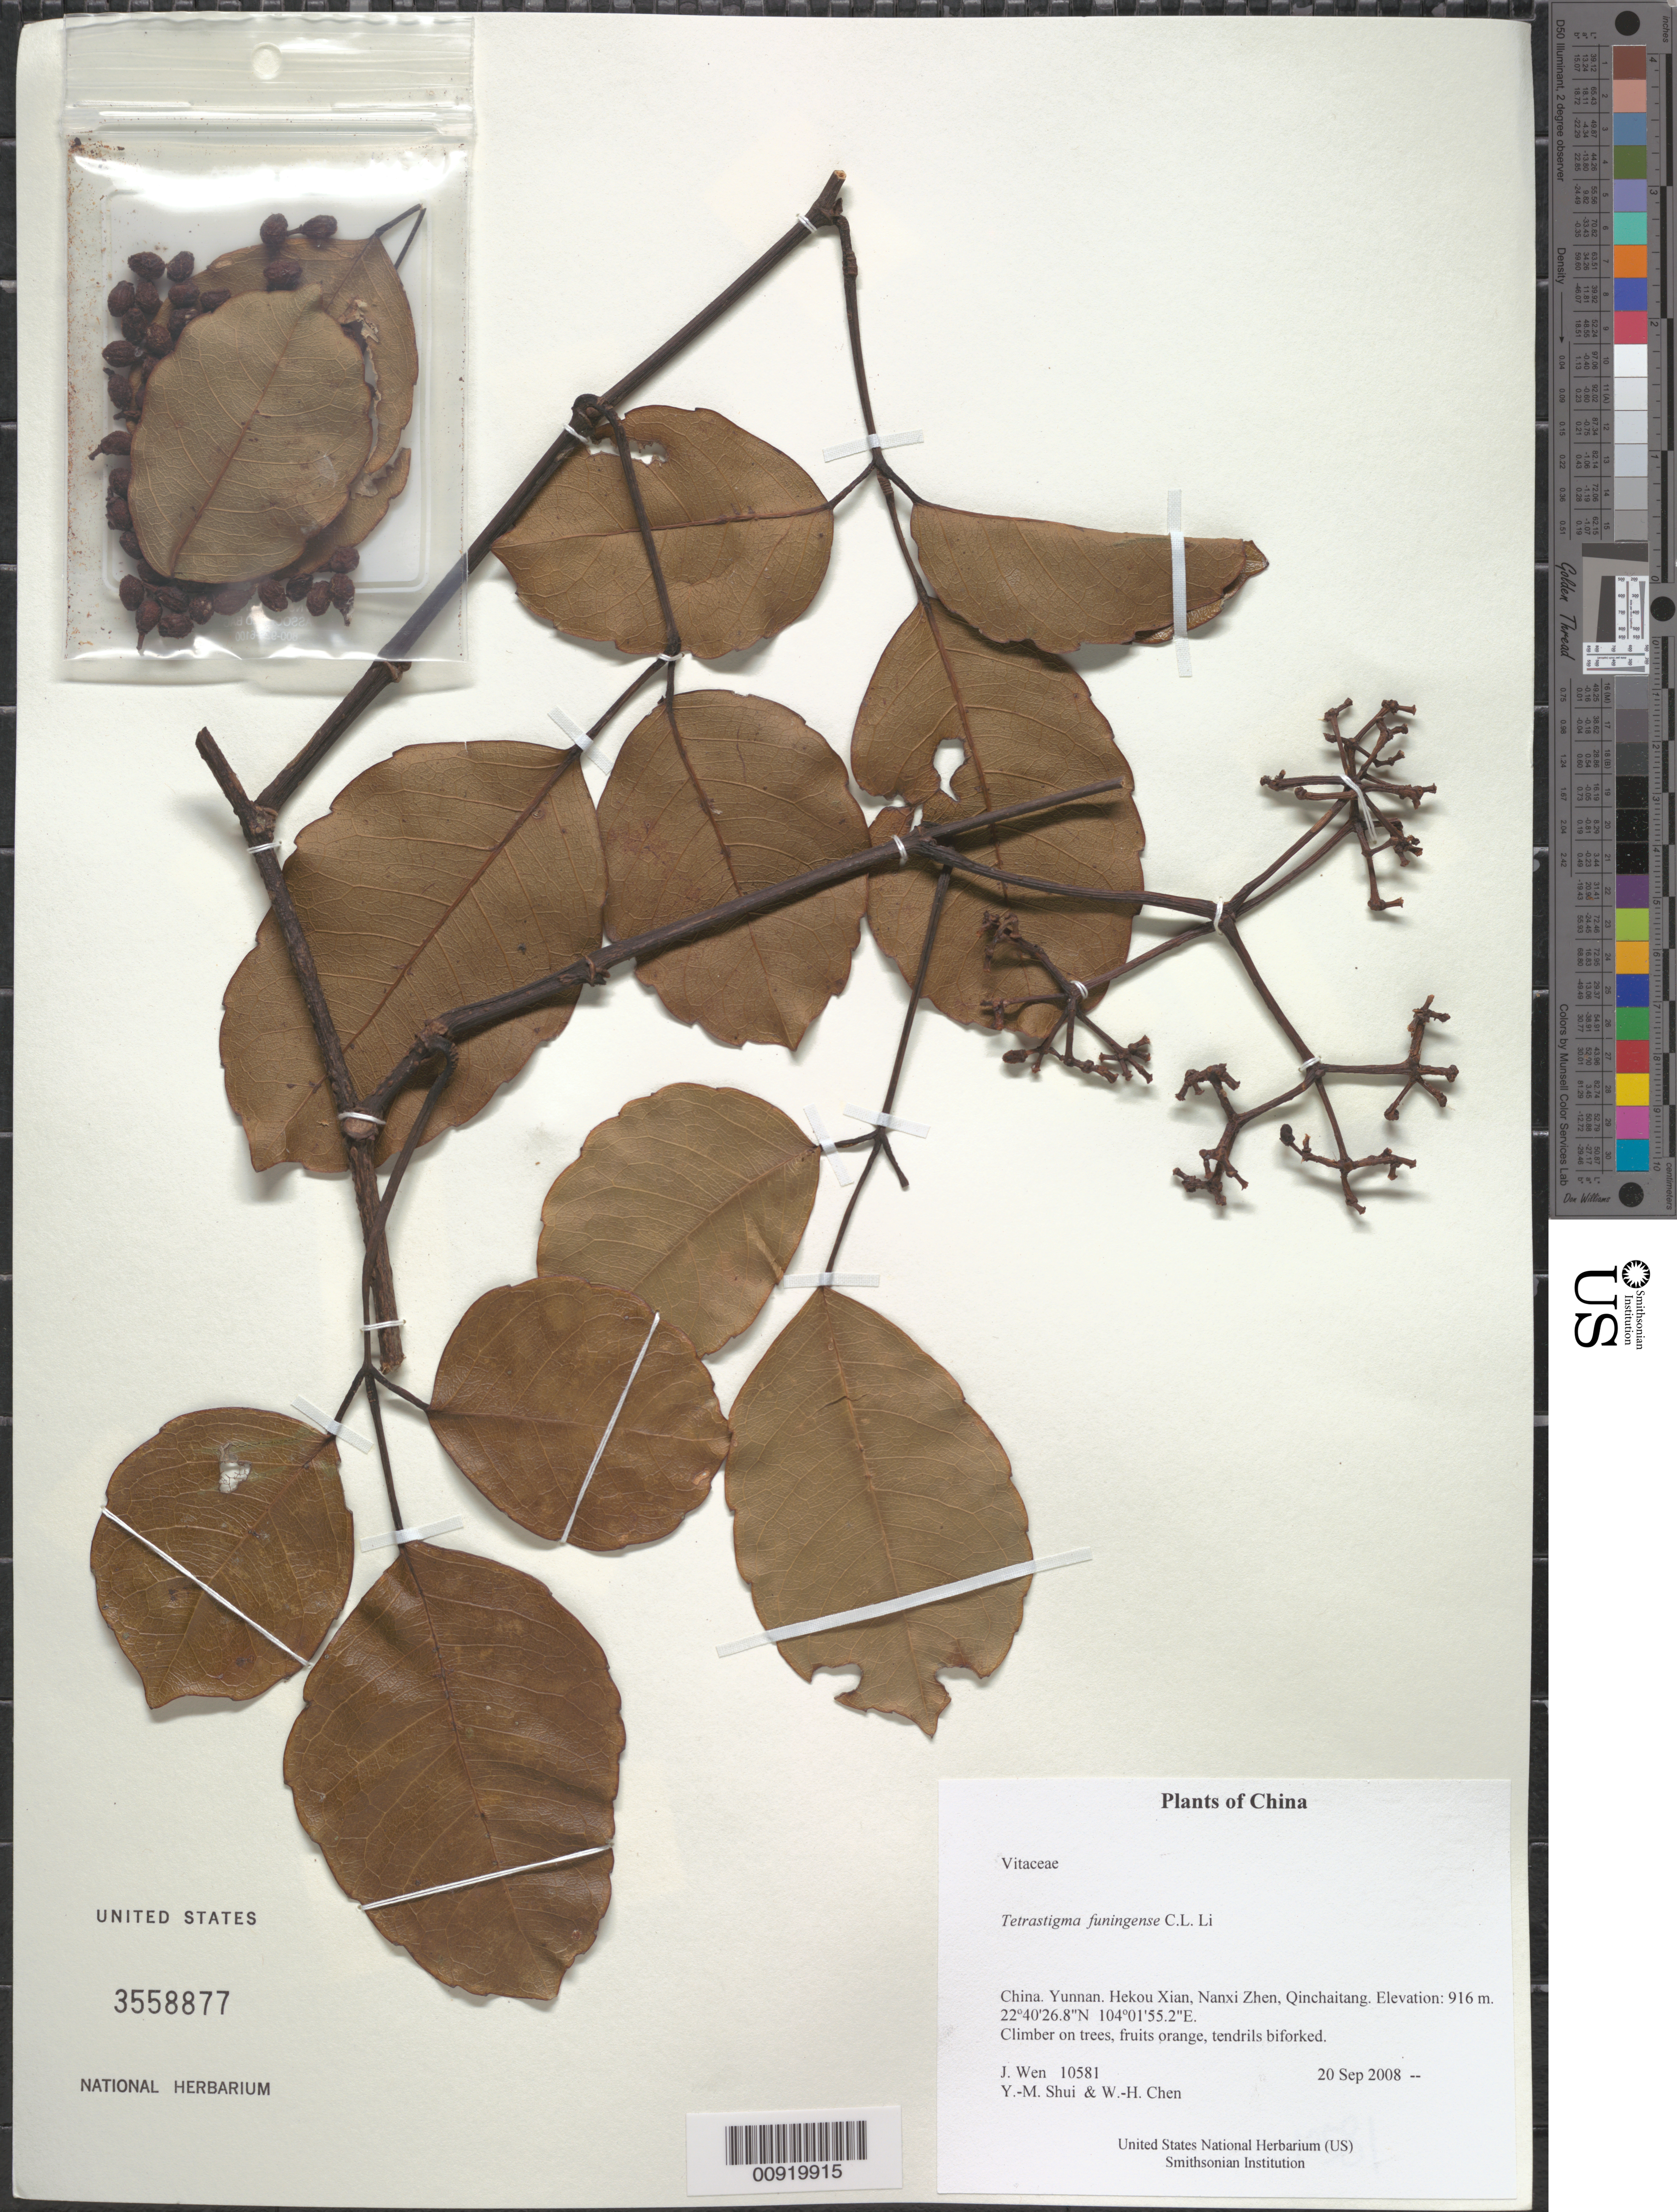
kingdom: Plantae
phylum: Tracheophyta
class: Magnoliopsida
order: Vitales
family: Vitaceae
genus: Tetrastigma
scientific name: Tetrastigma funingense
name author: C.L. Li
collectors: J. Wen, Y. Shui & W. Chen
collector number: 10581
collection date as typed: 20 Sep 2008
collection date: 2008-09-20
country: China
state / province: Yunnan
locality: Hekou Xian, Nanxi Zhen, Qinchaitang.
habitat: On trees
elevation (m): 916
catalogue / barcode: US 3558877